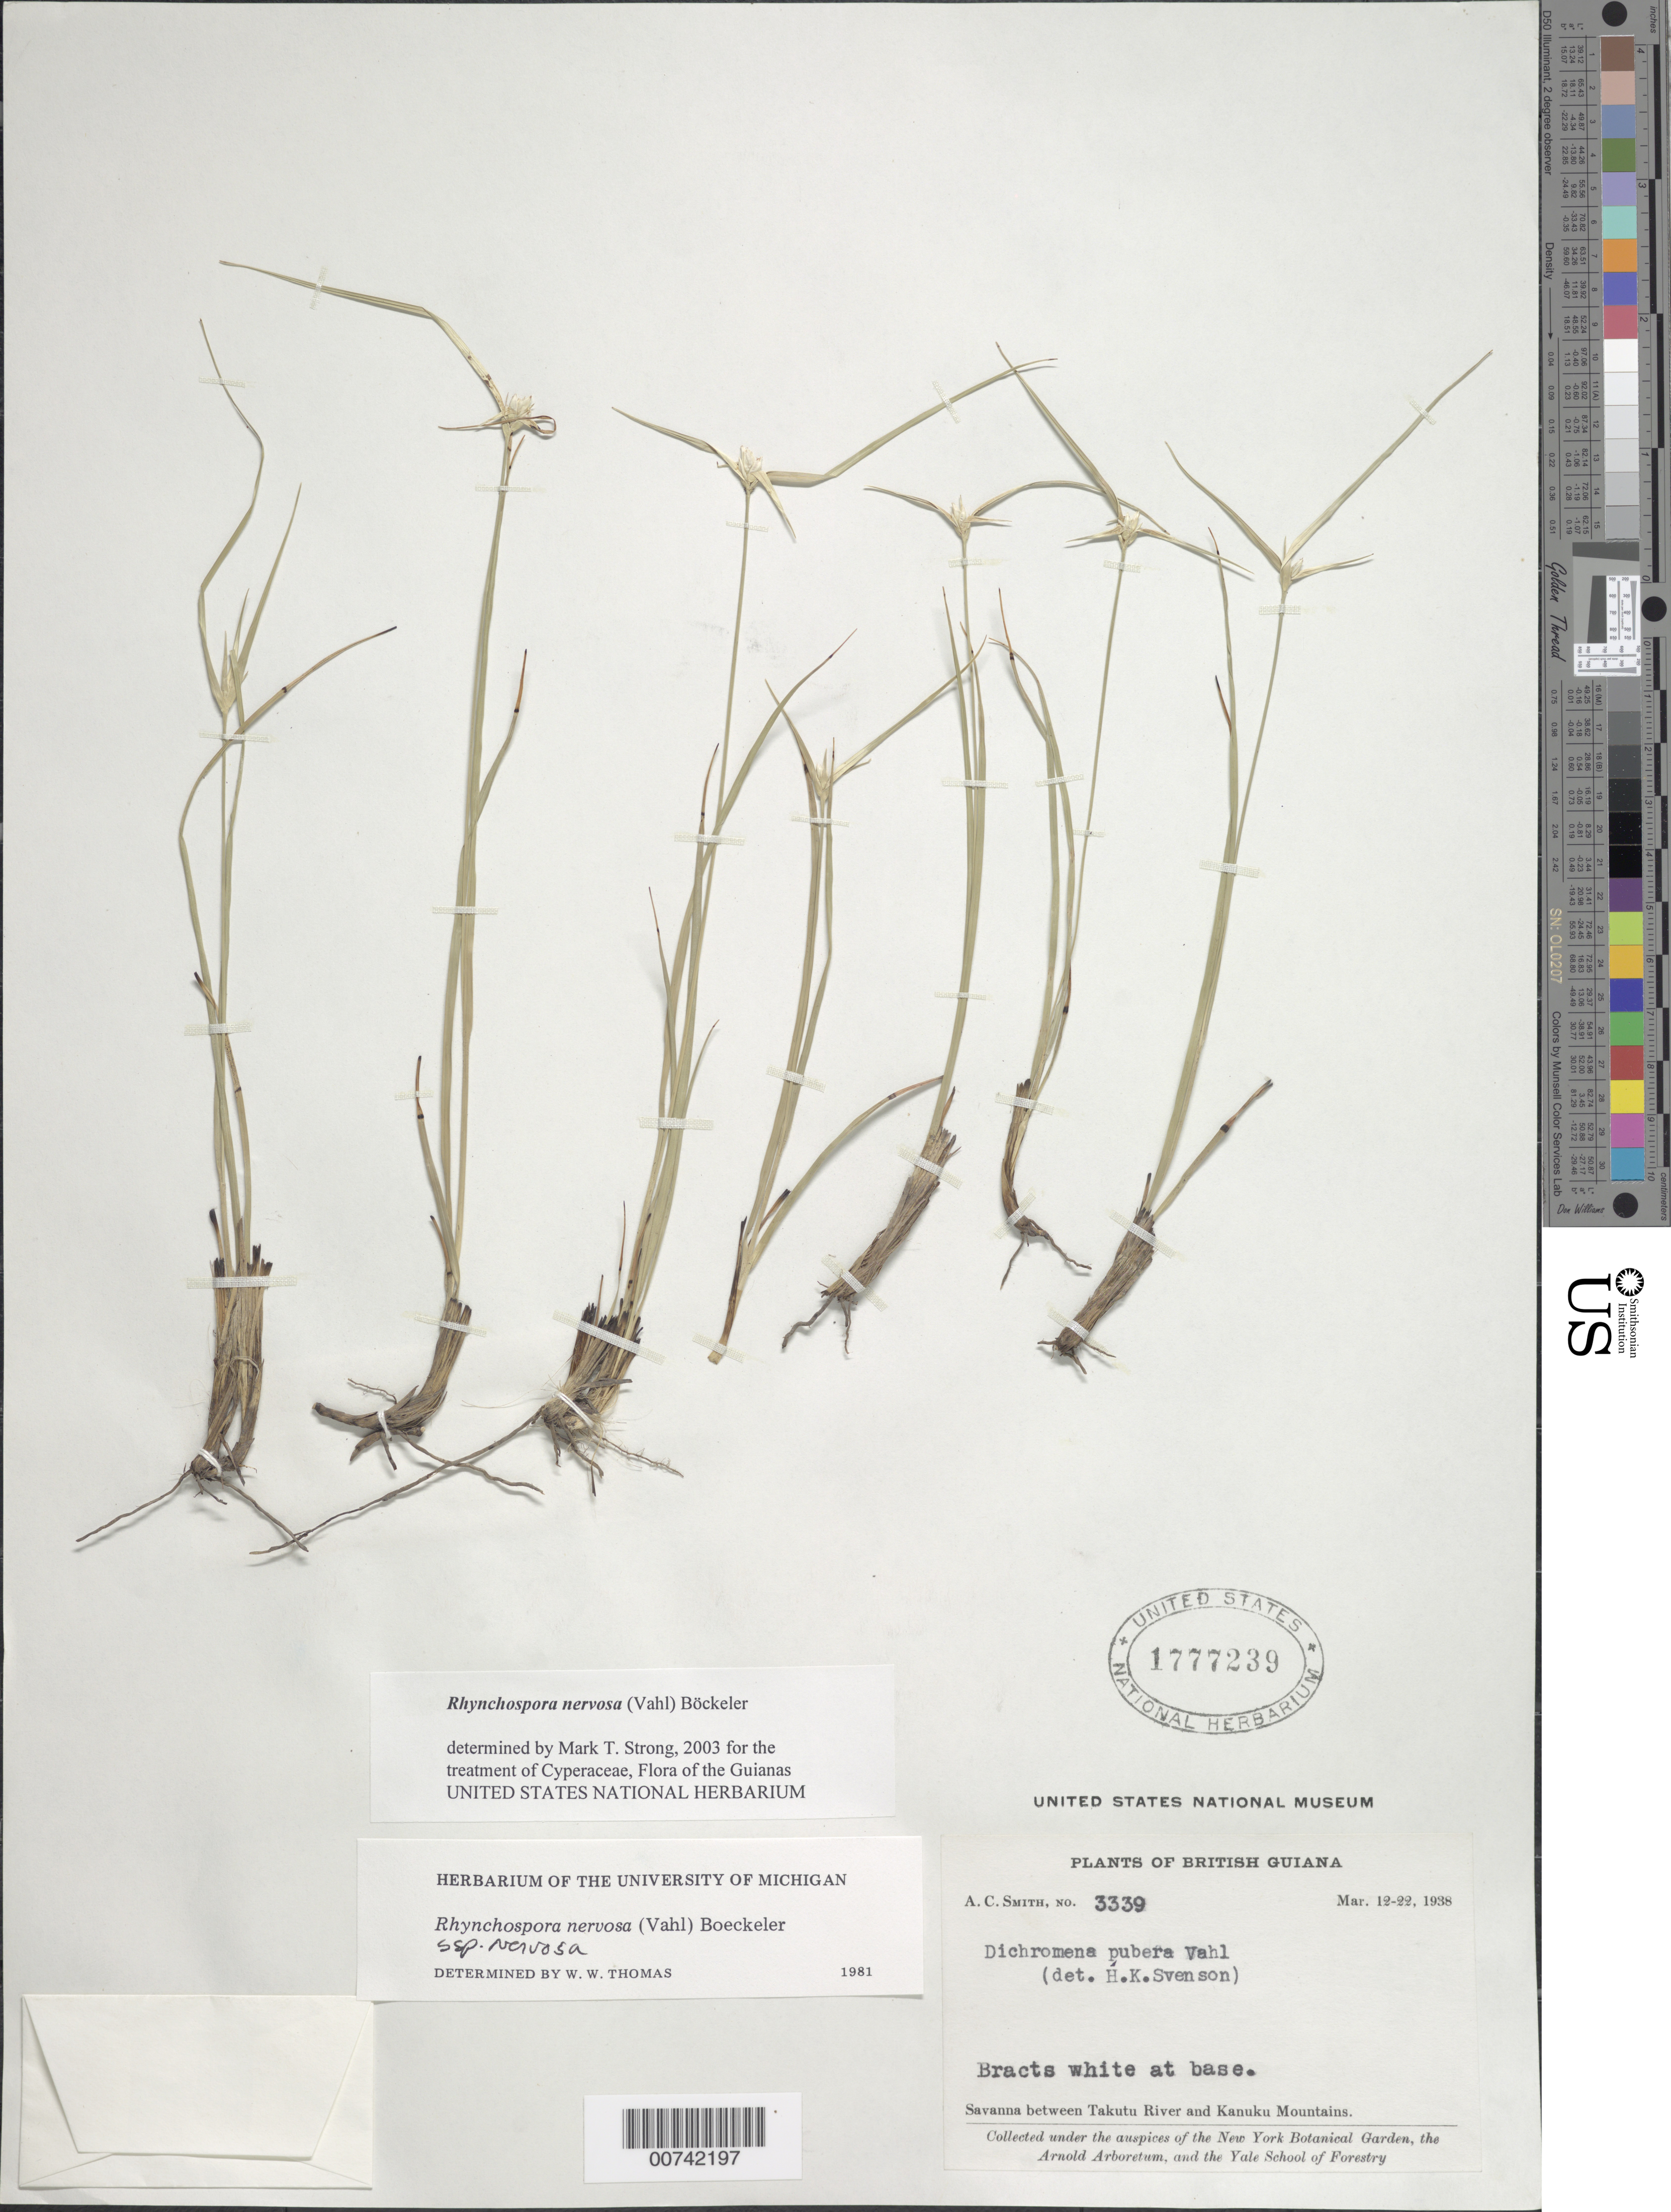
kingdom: Plantae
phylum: Tracheophyta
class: Liliopsida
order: Poales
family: Cyperaceae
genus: Rhynchospora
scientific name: Rhynchospora nervosa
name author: (Vahl) Boeckeler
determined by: Strong, M. T., (US), Smithsonian Institution - National Museum of Natural History (UNITED STATES)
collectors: A. C. Smith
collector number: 3339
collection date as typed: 12-Mar-38 to 22-Mar-38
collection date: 1938-03-12/1938-03-22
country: Guyana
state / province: U. Takutu-U. Essequibo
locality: Kanuku Mts., savanna betw. mts. and Takutu R.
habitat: Savanna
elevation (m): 200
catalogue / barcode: US 1777239